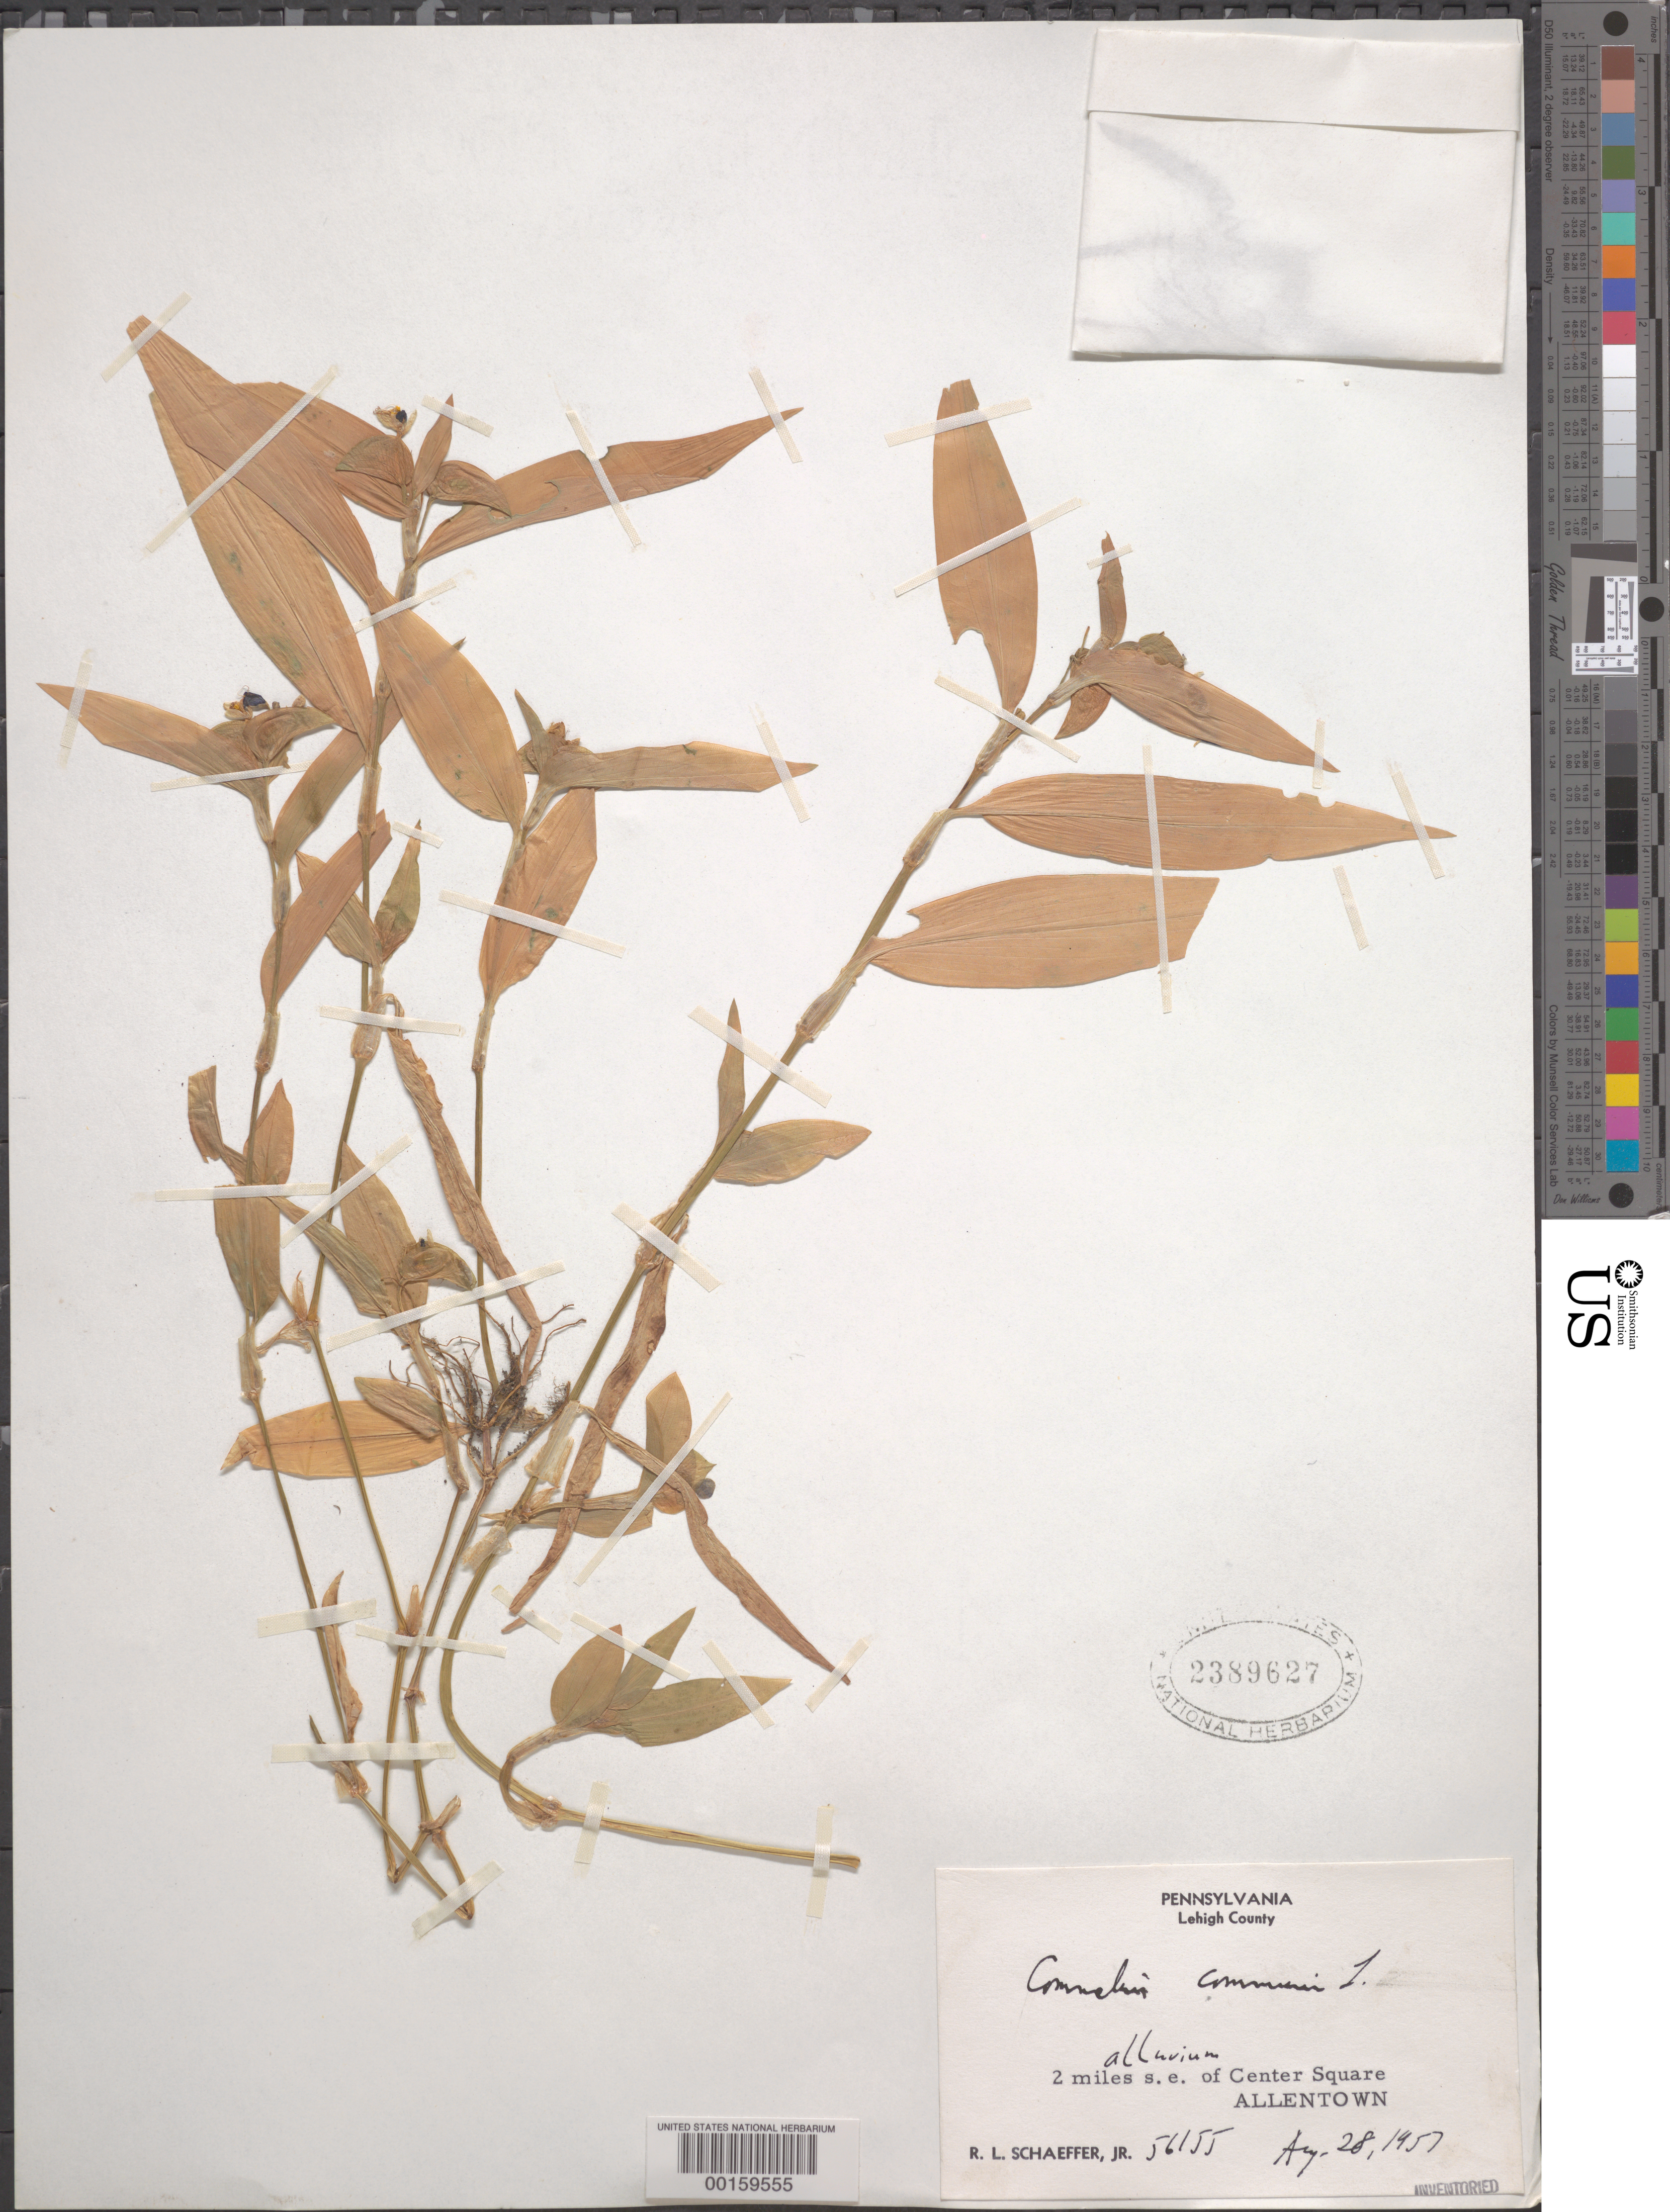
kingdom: Plantae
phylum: Tracheophyta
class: Liliopsida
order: Commelinales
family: Commelinaceae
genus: Commelina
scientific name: Commelina communis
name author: L.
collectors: R. Schaeffer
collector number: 56155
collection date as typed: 28 Aug 1957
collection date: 1957-08-28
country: United States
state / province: Pennsylvania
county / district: Lehigh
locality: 2 mi se of center square, allentown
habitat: Alluvium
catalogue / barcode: US 2389627